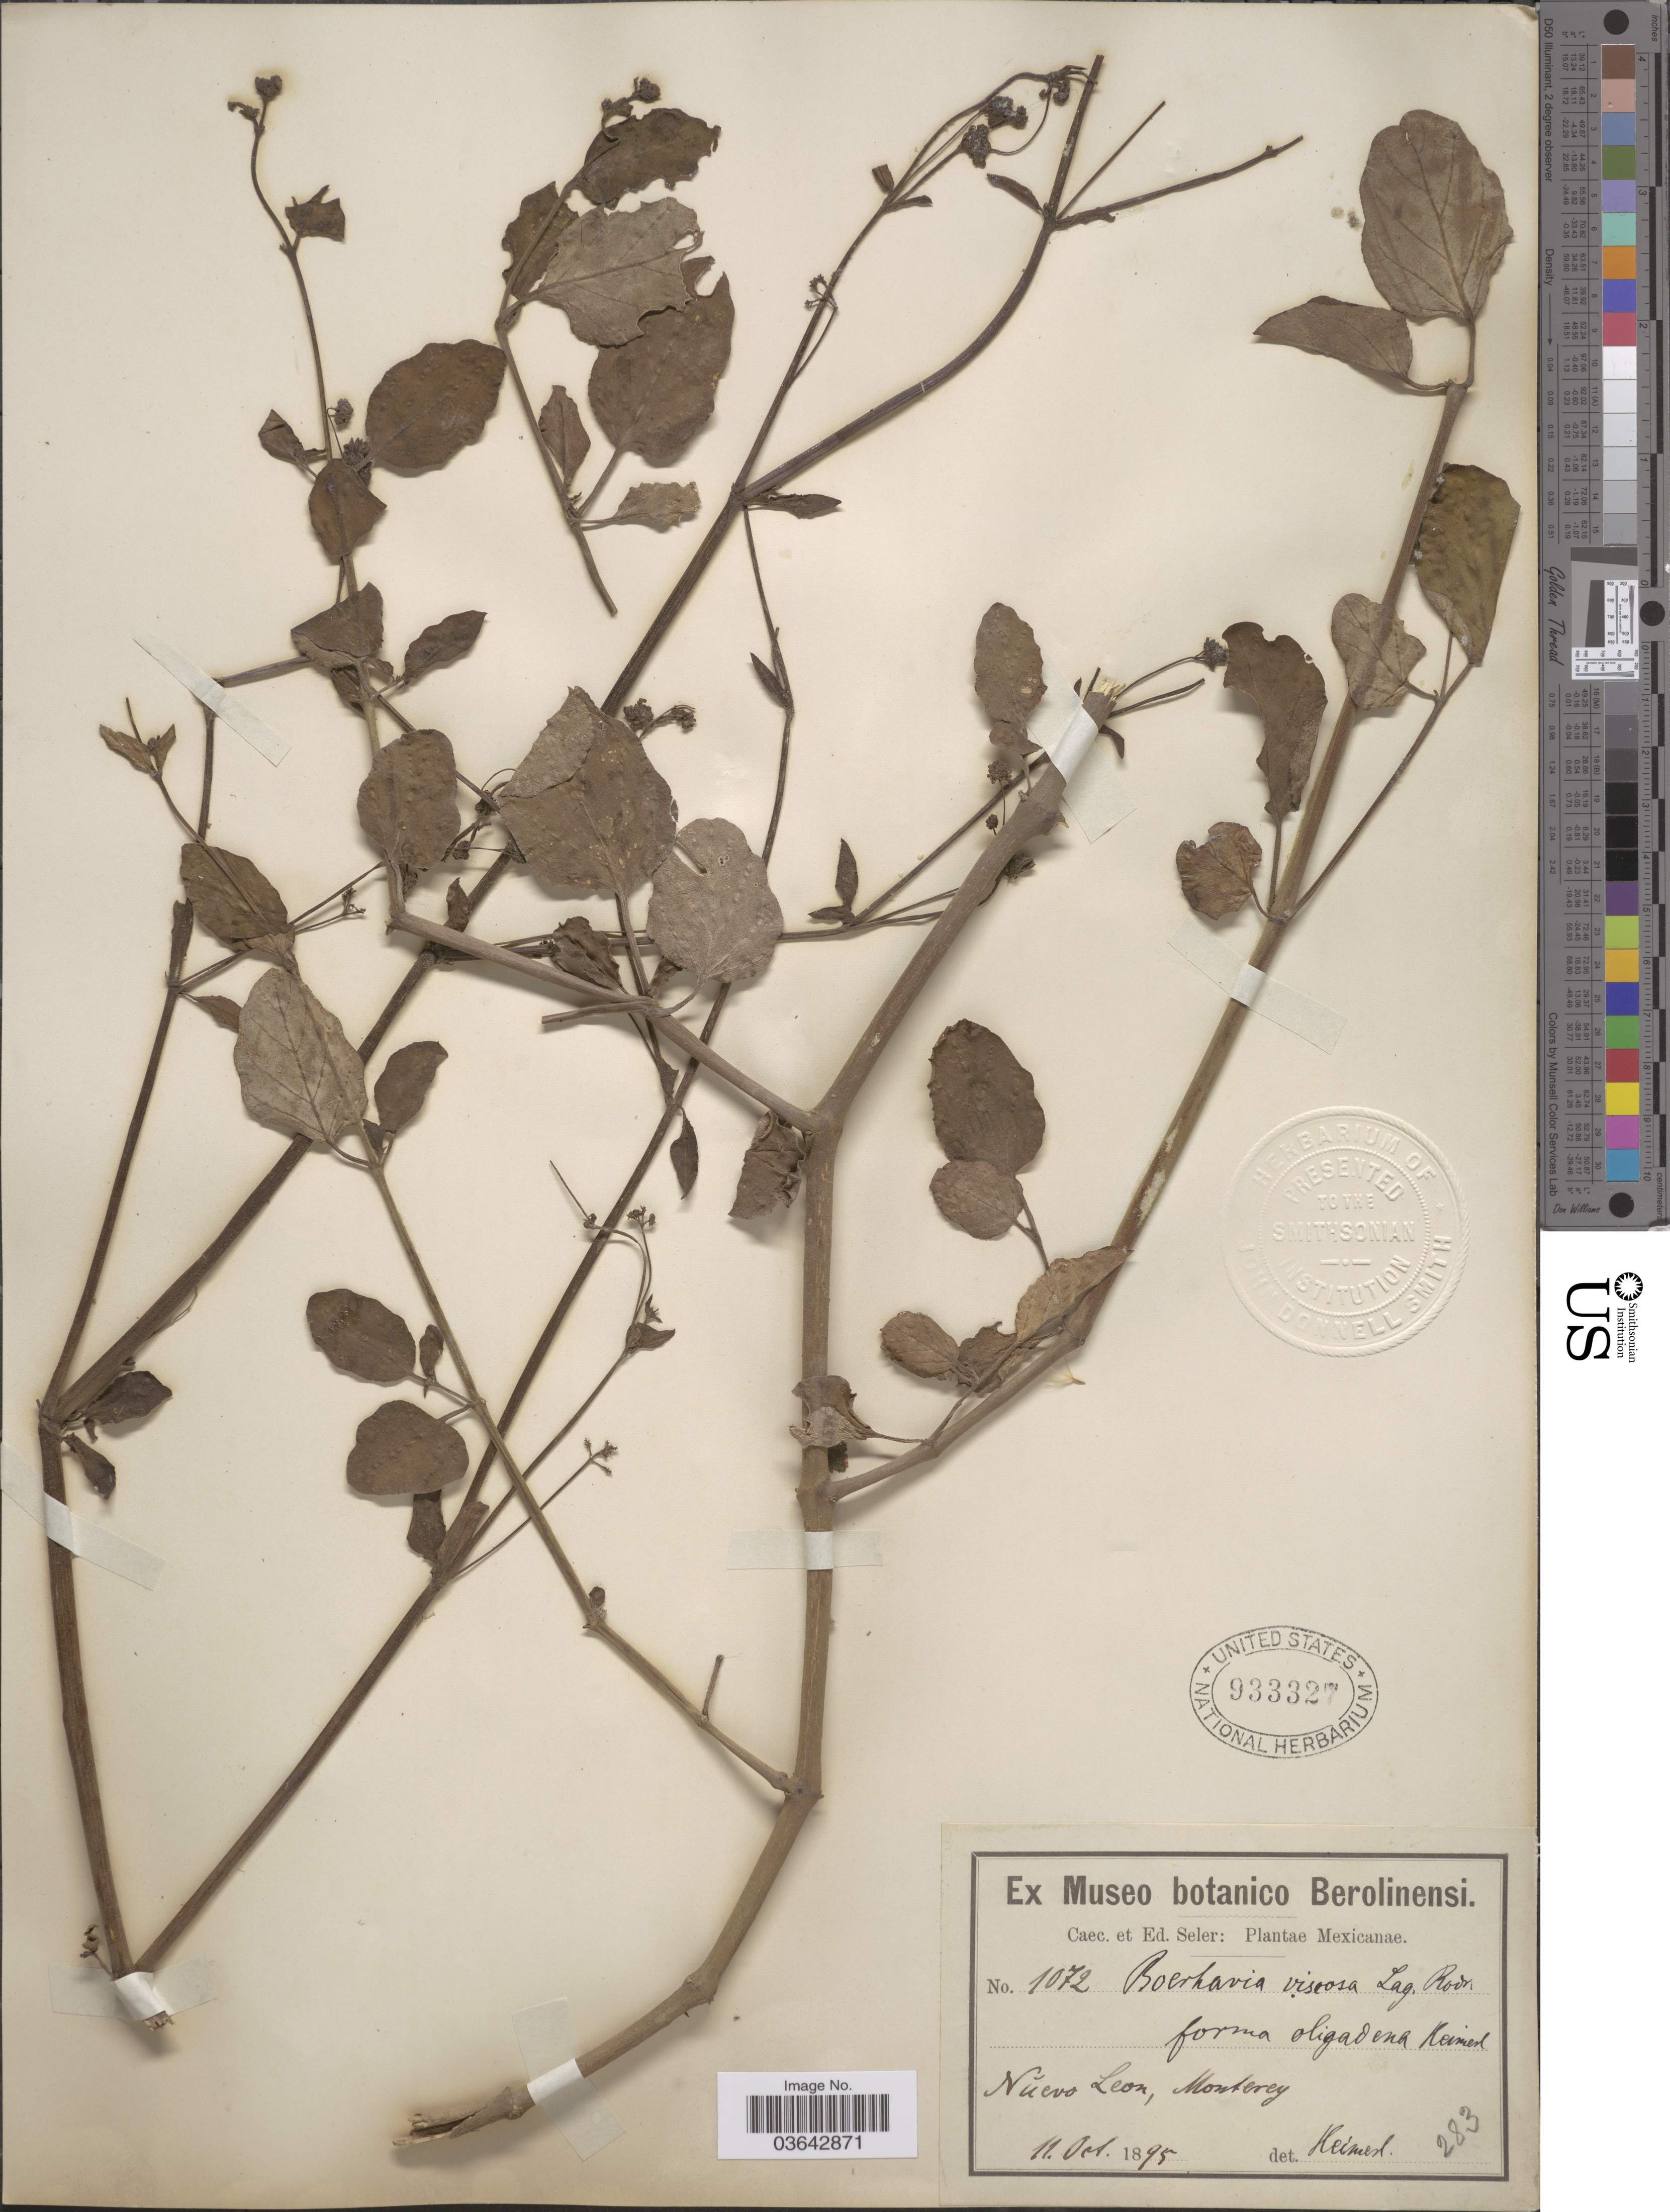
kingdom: Plantae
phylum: Tracheophyta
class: Magnoliopsida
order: Caryophyllales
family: Nyctaginaceae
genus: Boerhavia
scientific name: Boerhavia caribaea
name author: Jacq.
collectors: ex Caec. et Ed Seler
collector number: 1072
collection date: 1895-10-11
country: Mexico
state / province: Nuevo León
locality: Monterey.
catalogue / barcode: US 933327